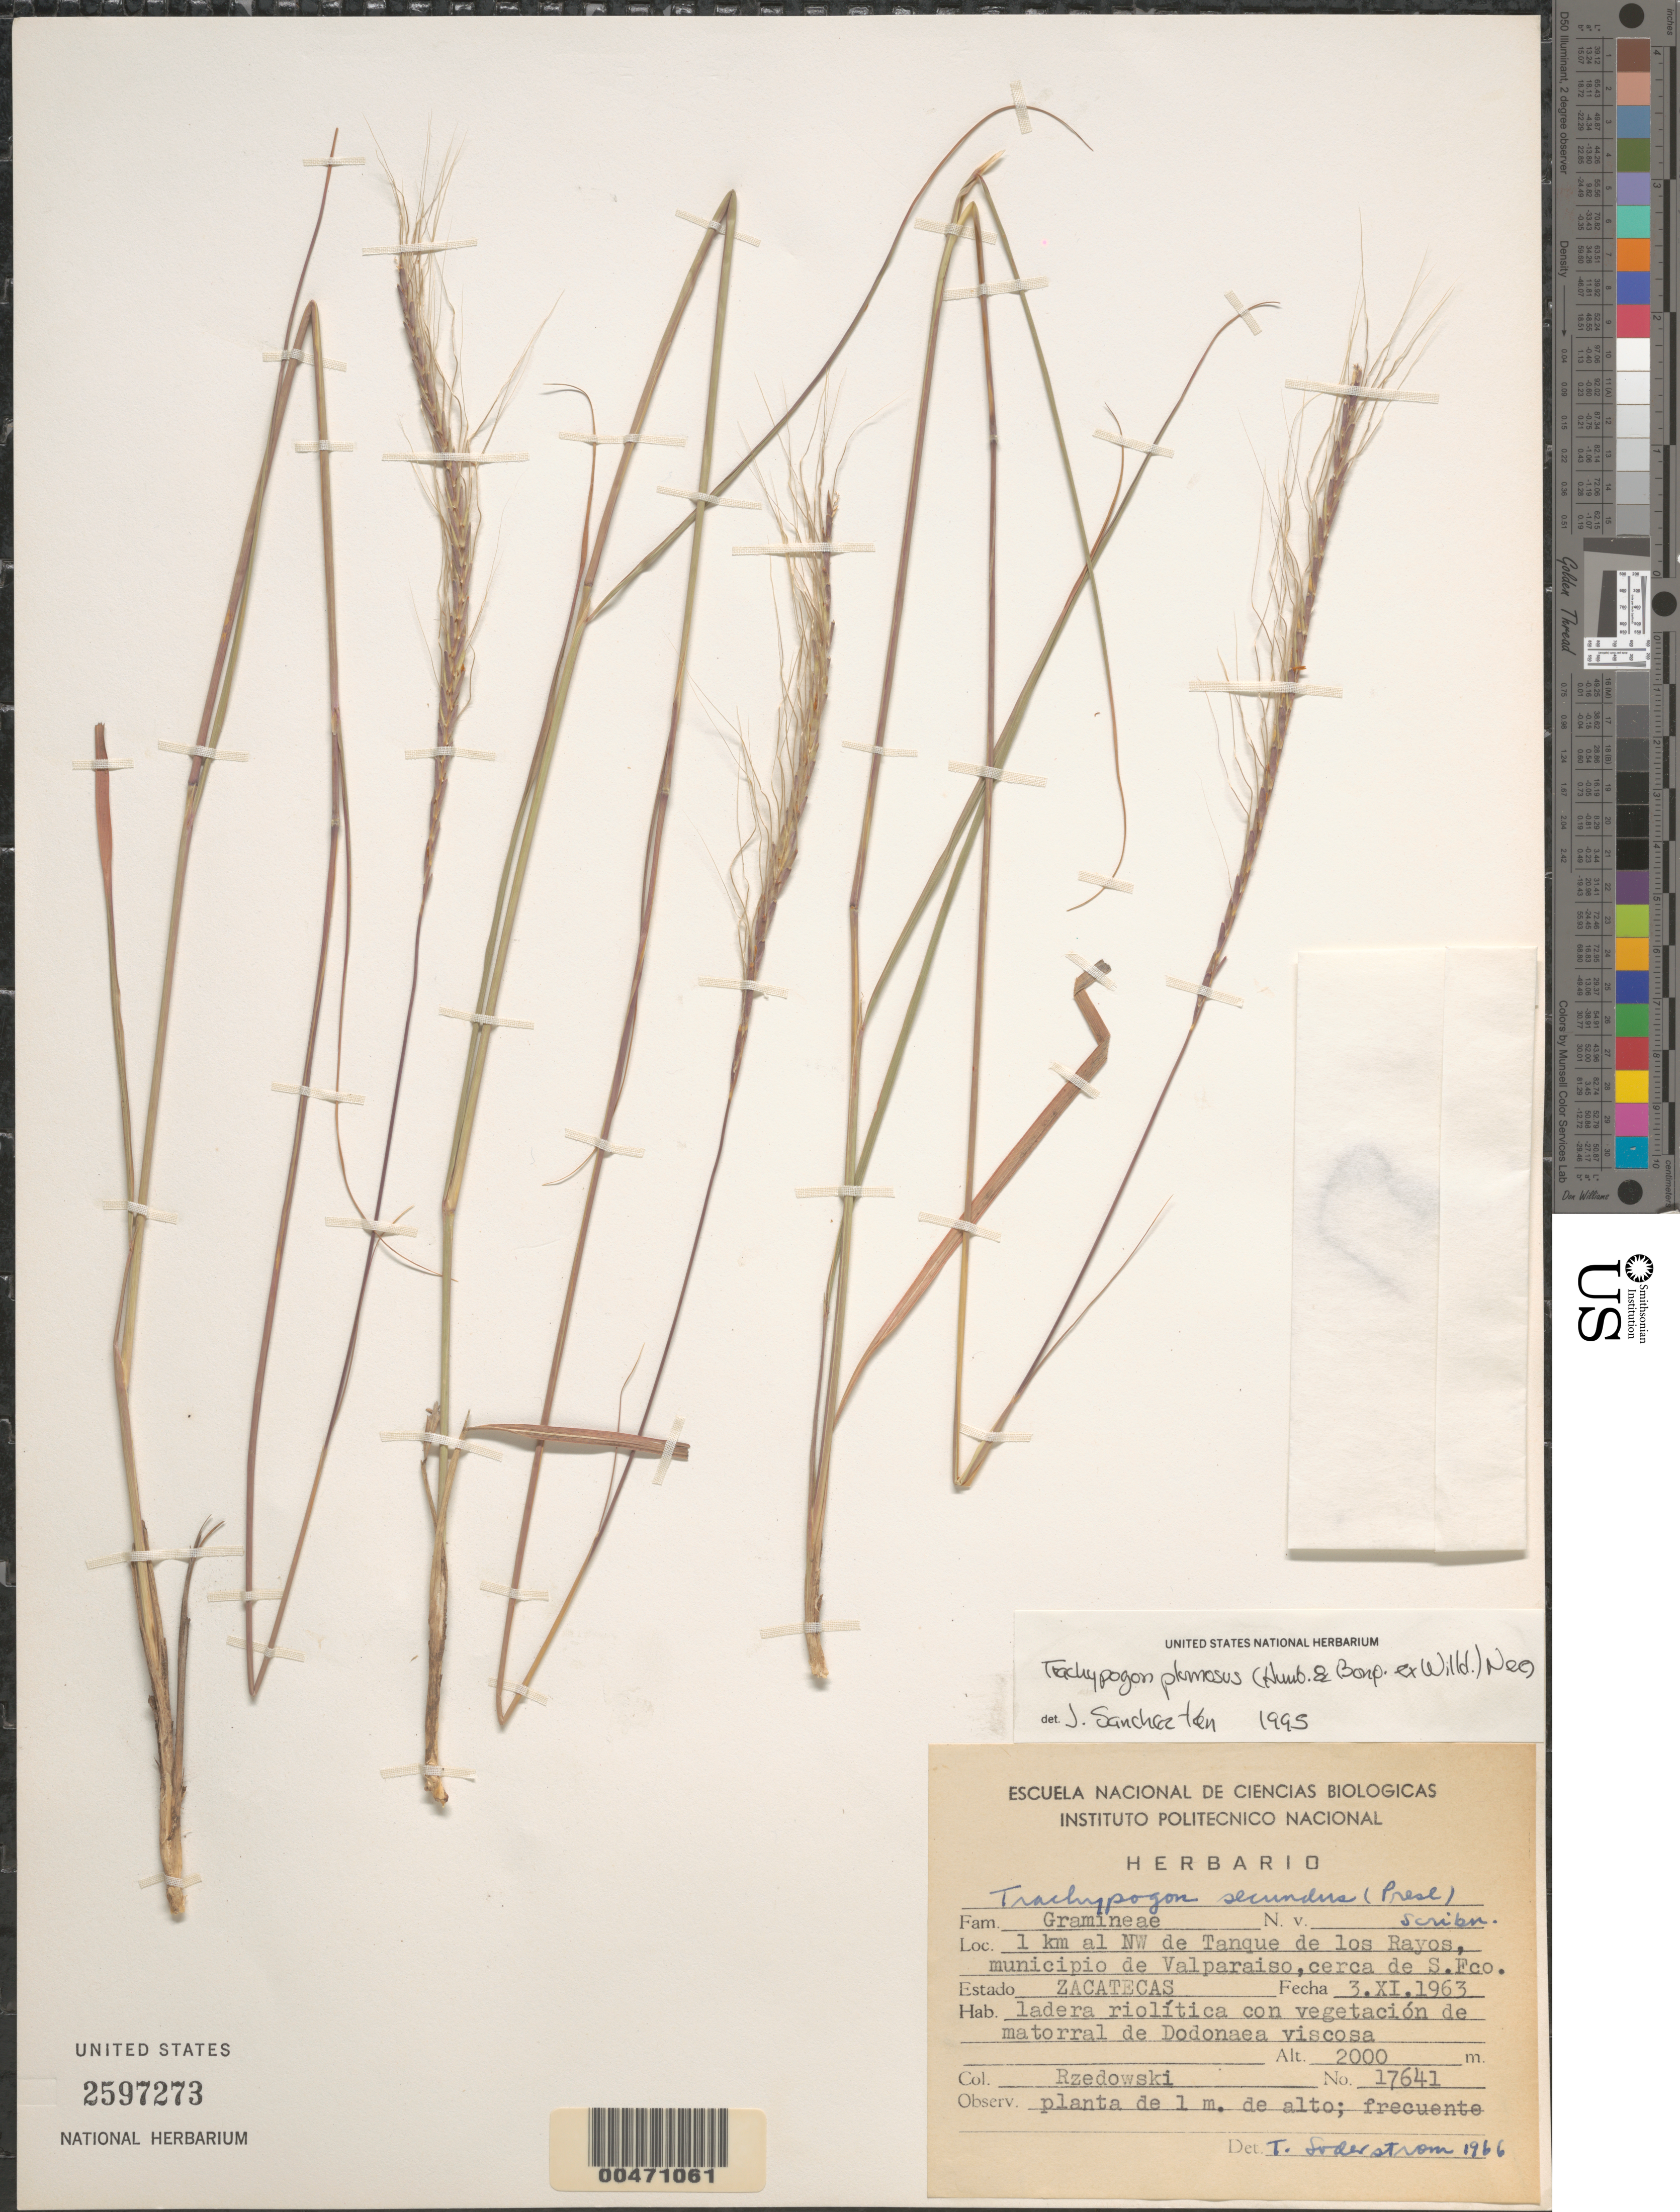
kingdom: Plantae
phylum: Tracheophyta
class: Liliopsida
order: Poales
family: Poaceae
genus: Trachypogon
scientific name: Trachypogon plumosus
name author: (Humb. & Bonpl.) Nees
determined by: Sánchez-Ken, J. G.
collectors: J. Rzedowski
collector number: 17641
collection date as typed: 3 Nov 1963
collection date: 1963-11-03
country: Mexico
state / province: Zacatecas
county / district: Valparaiso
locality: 1 km NW of Tanque de los Rayos, near S. Fco.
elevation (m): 2000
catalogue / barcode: US 2597273